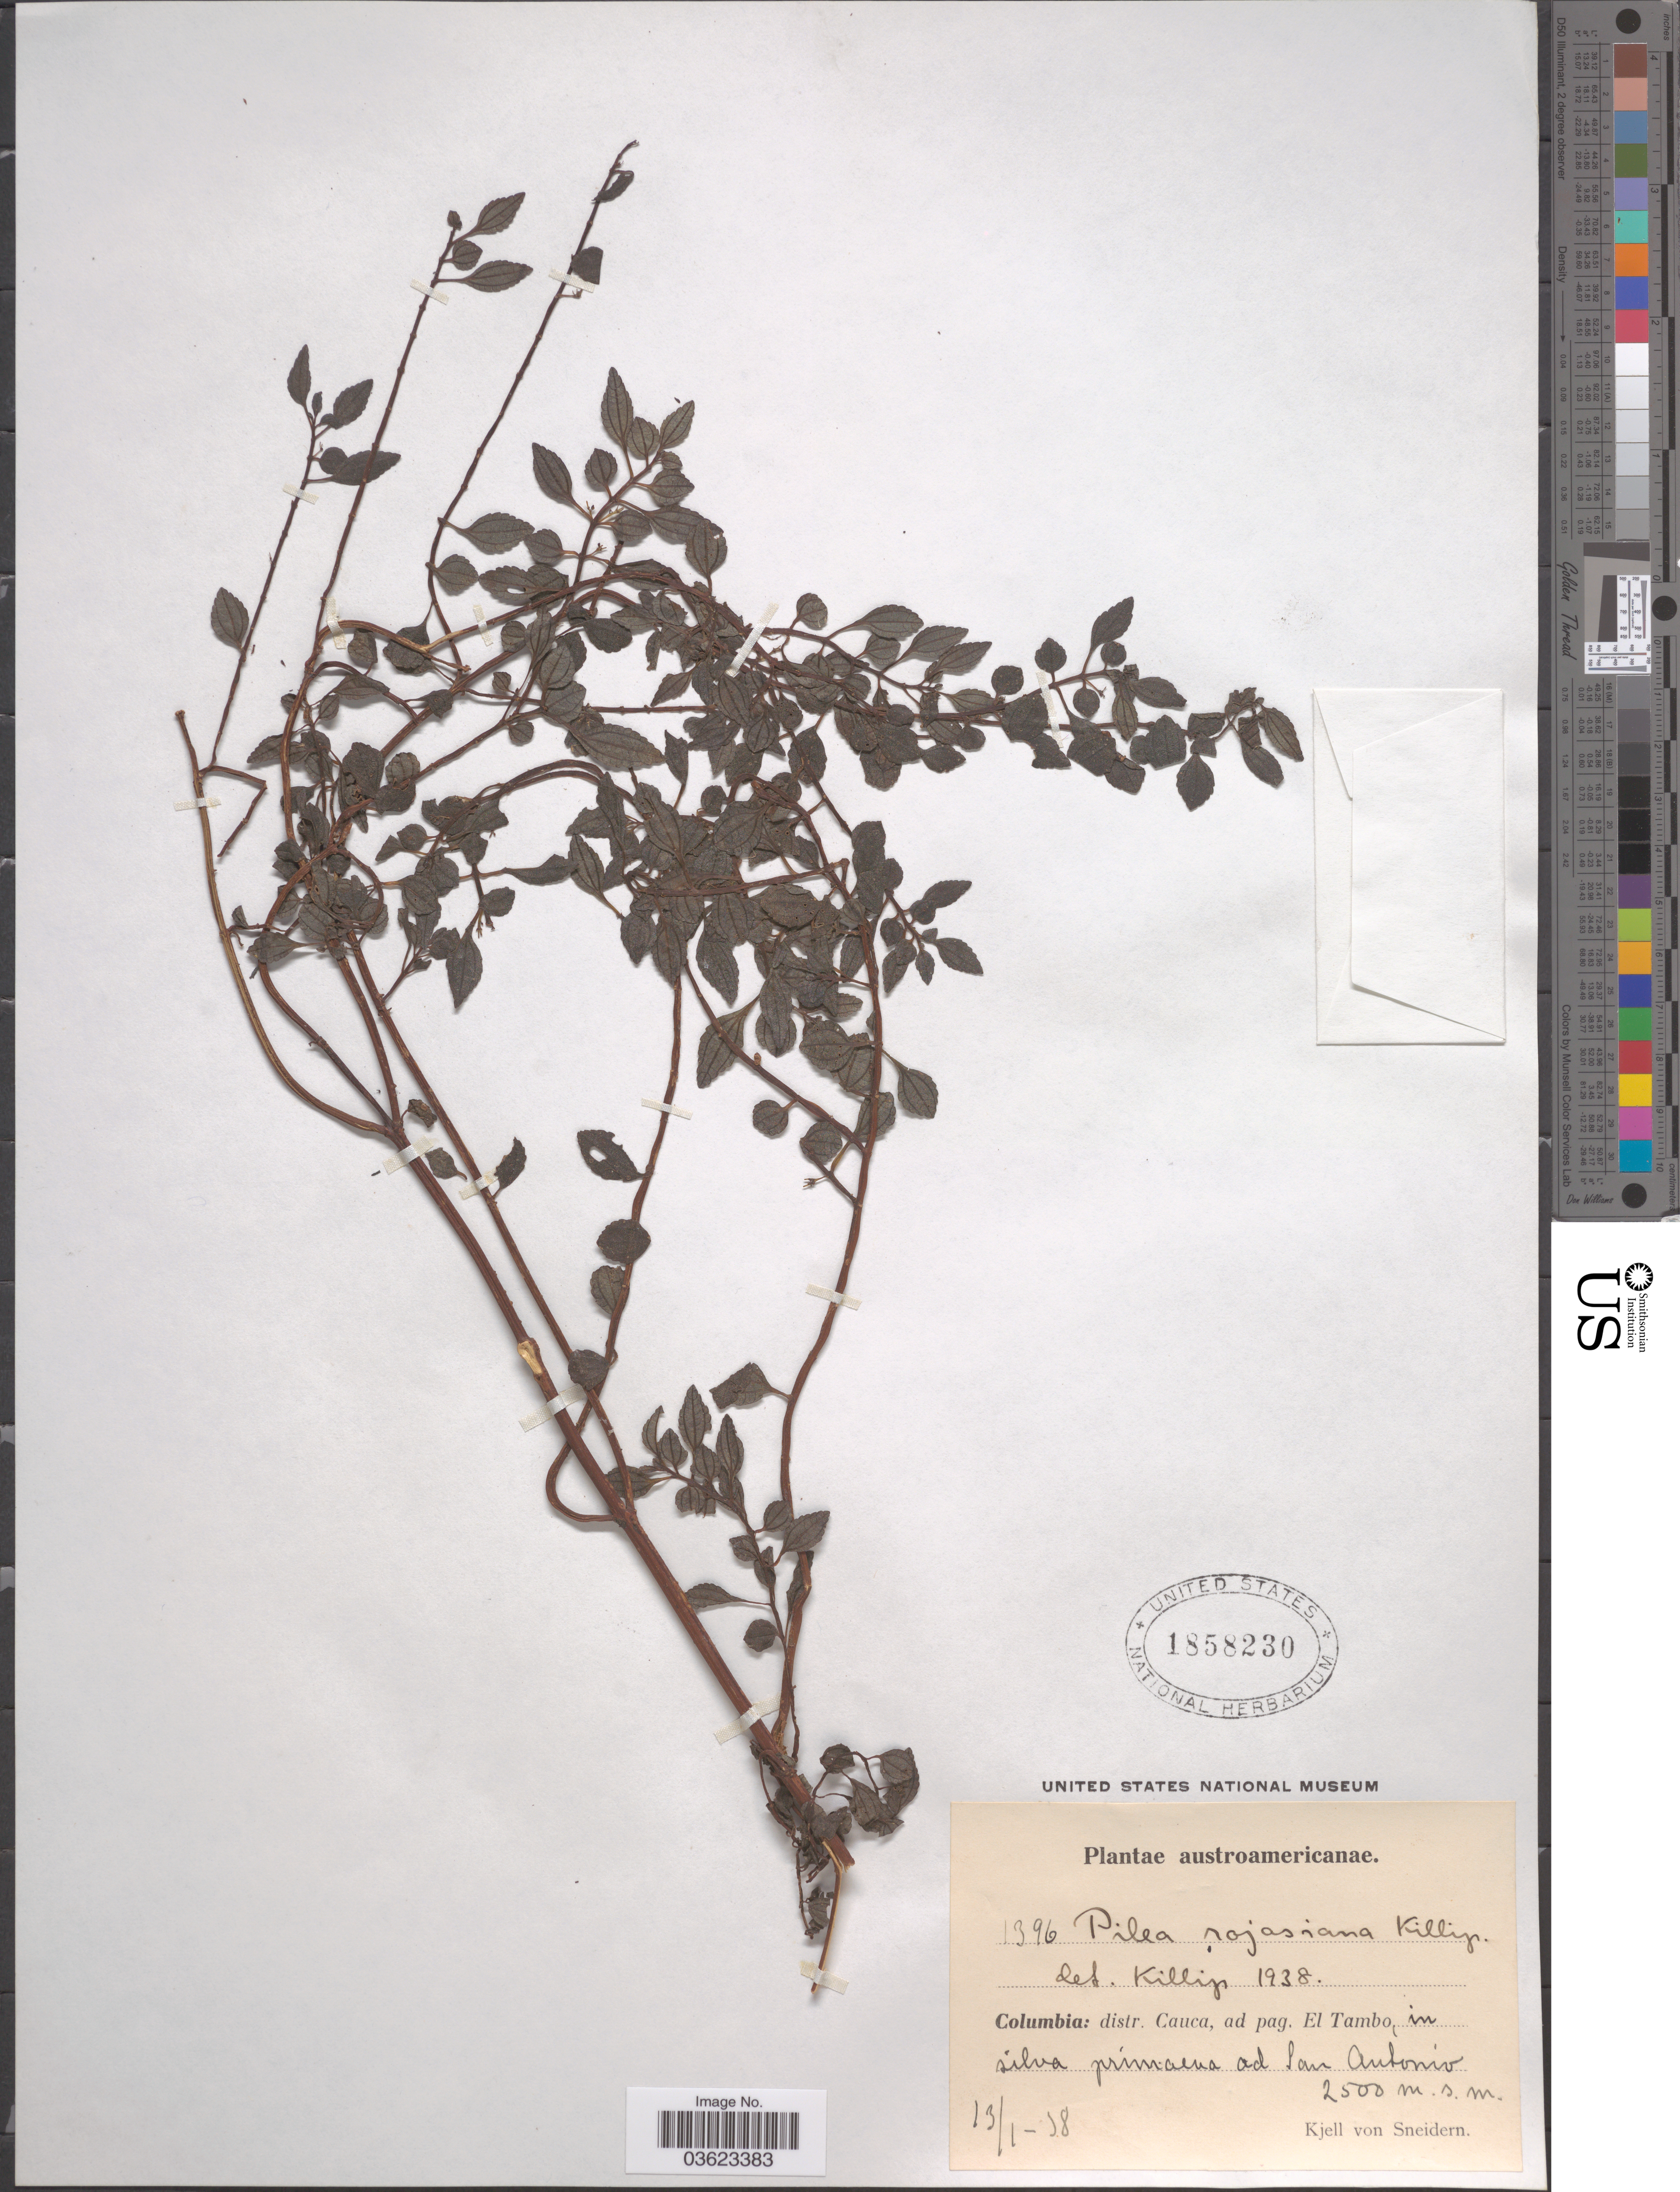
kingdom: Plantae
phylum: Tracheophyta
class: Magnoliopsida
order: Rosales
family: Urticaceae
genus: Pilea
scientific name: Pilea rojasiana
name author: Killip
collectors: K. von Sneidern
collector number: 1396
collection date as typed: Transcribed d/m/y: 13/1/58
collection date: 1938-01-13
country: Colombia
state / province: Cauca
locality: Ad pag. El Tambo, in silva primaera ad San Antonio.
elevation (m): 2500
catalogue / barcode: US 1858230